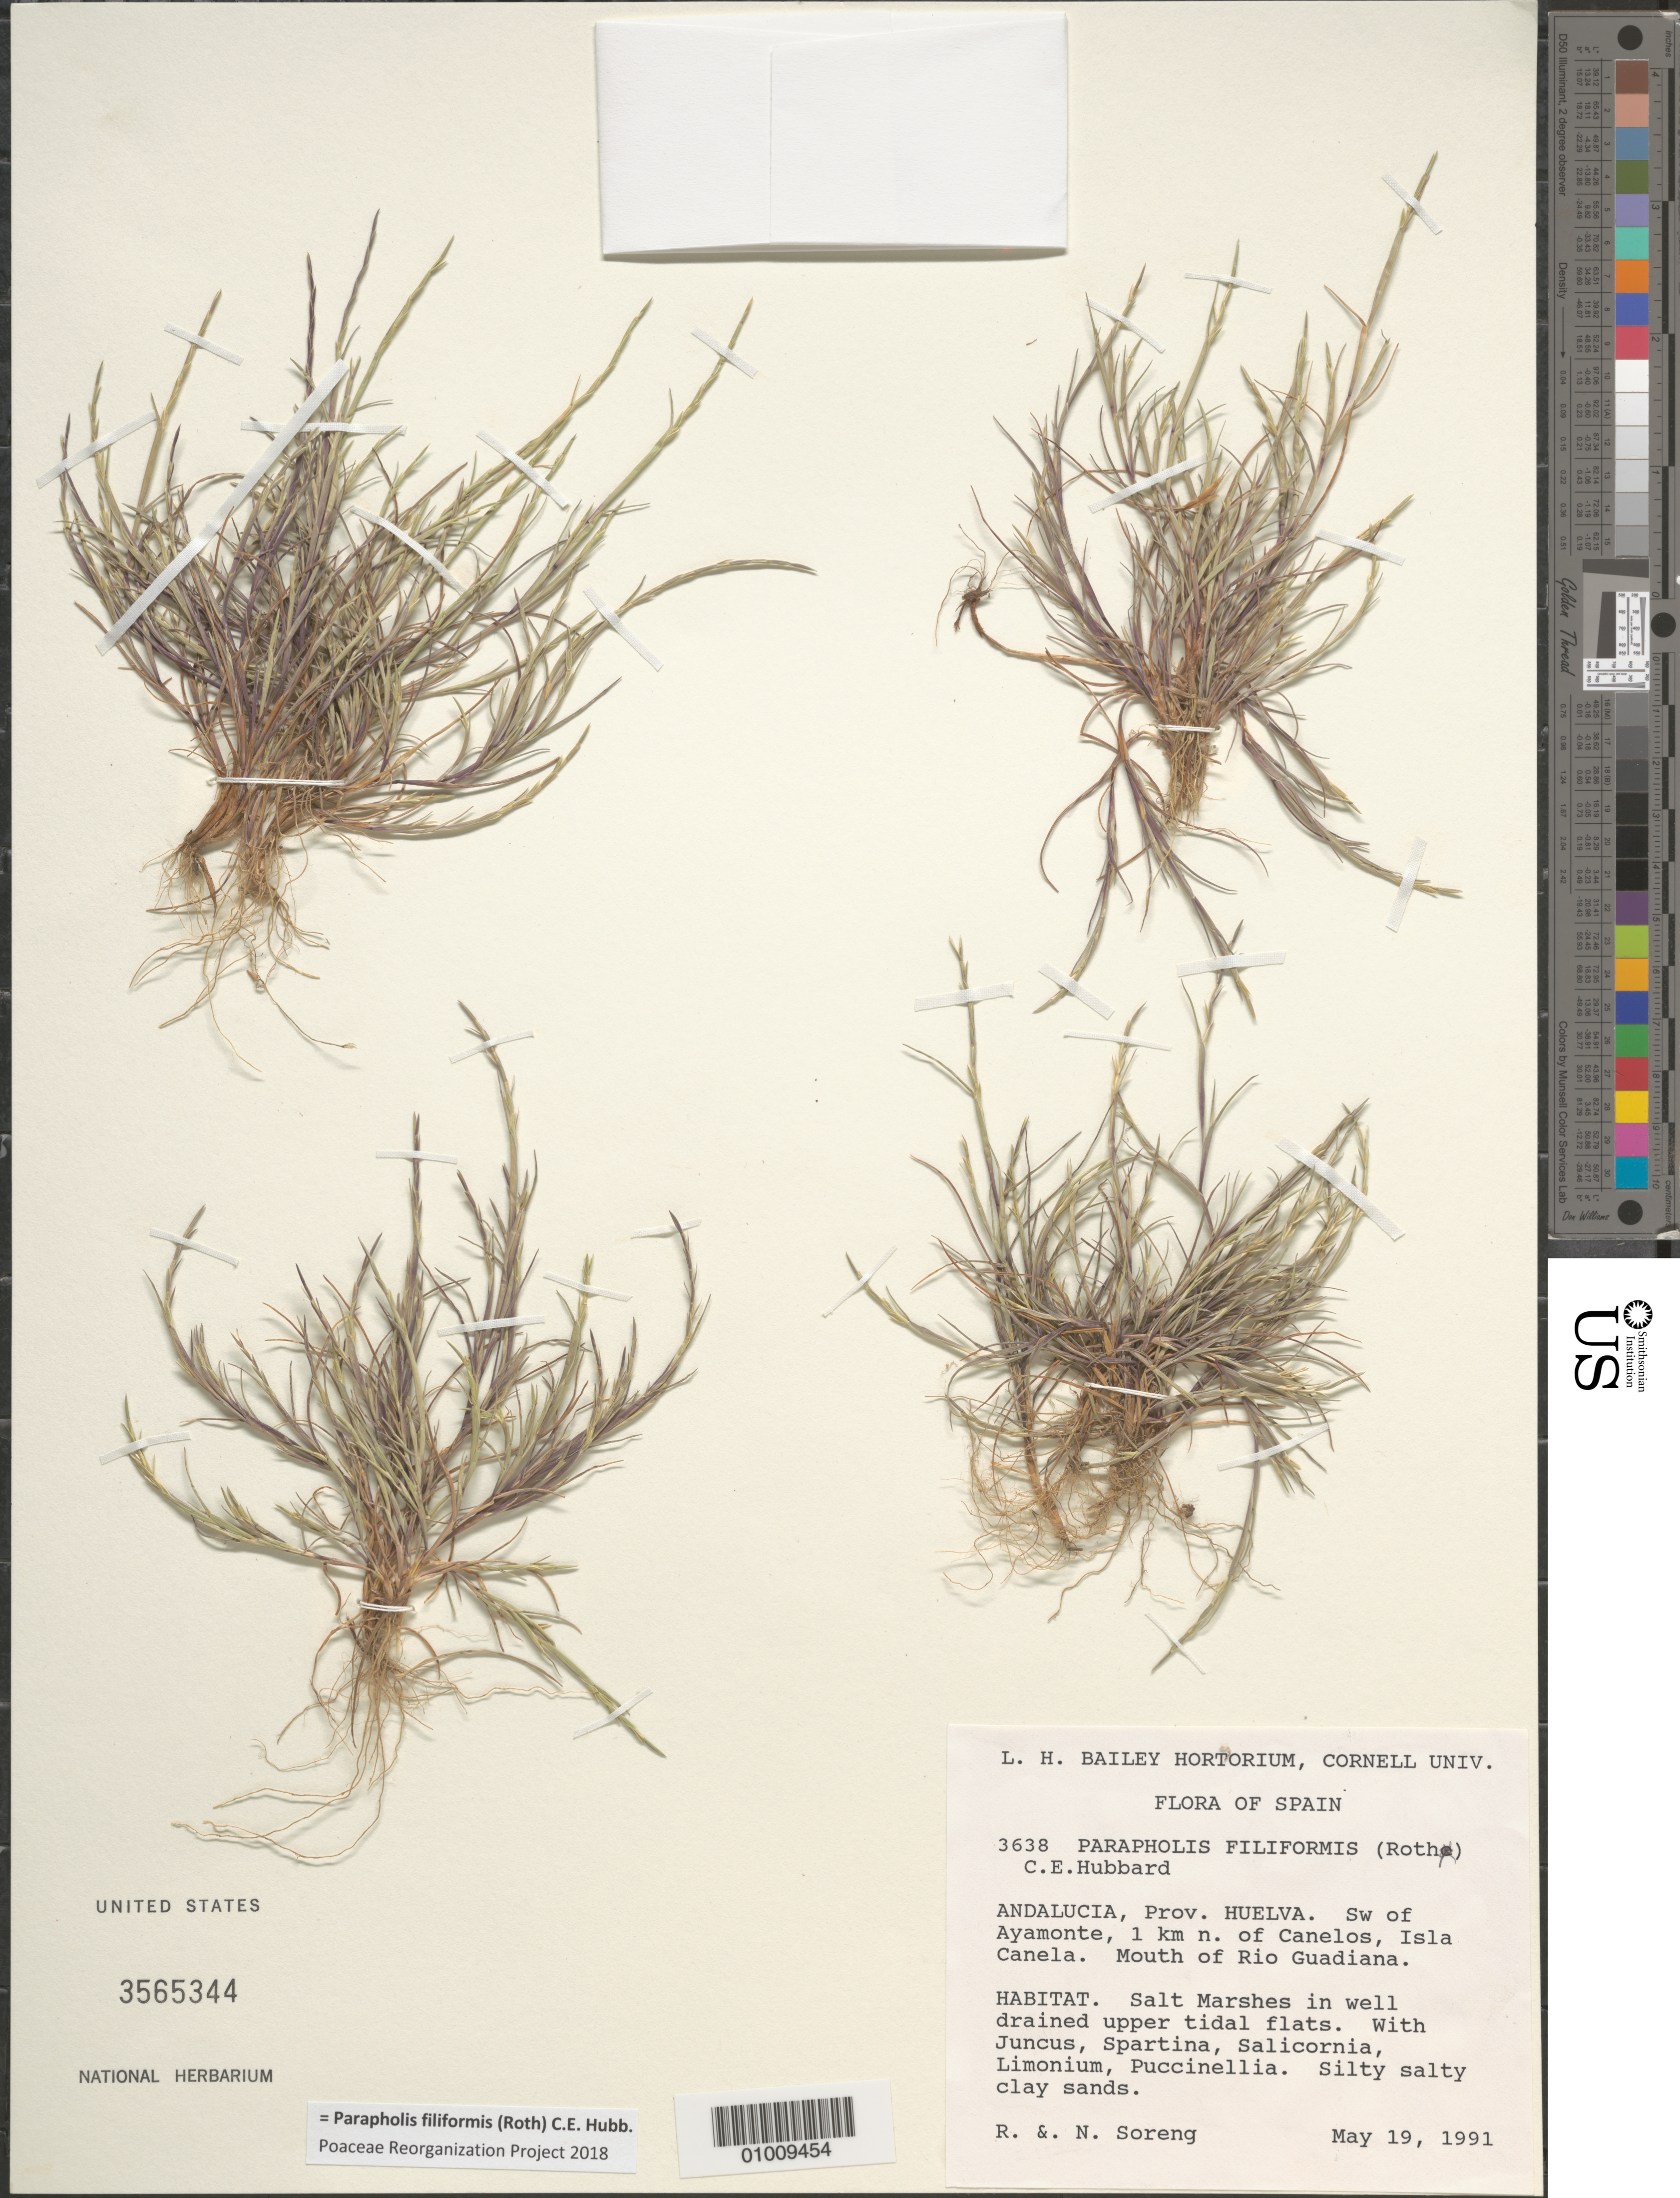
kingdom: Plantae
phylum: Tracheophyta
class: Liliopsida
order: Poales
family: Poaceae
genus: Parapholis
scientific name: Parapholis filiformis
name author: (Roth) C.E. Hubb.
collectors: R. J. Soreng & N. L. Soreng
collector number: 3638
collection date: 1991-05-19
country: Spain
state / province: Andalucía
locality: Prov. Huelva. Sw of Ayamonte, 1 km n. of Canelos, Isla Canela. Mouth of Rio Guadiana.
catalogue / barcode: US 3565344